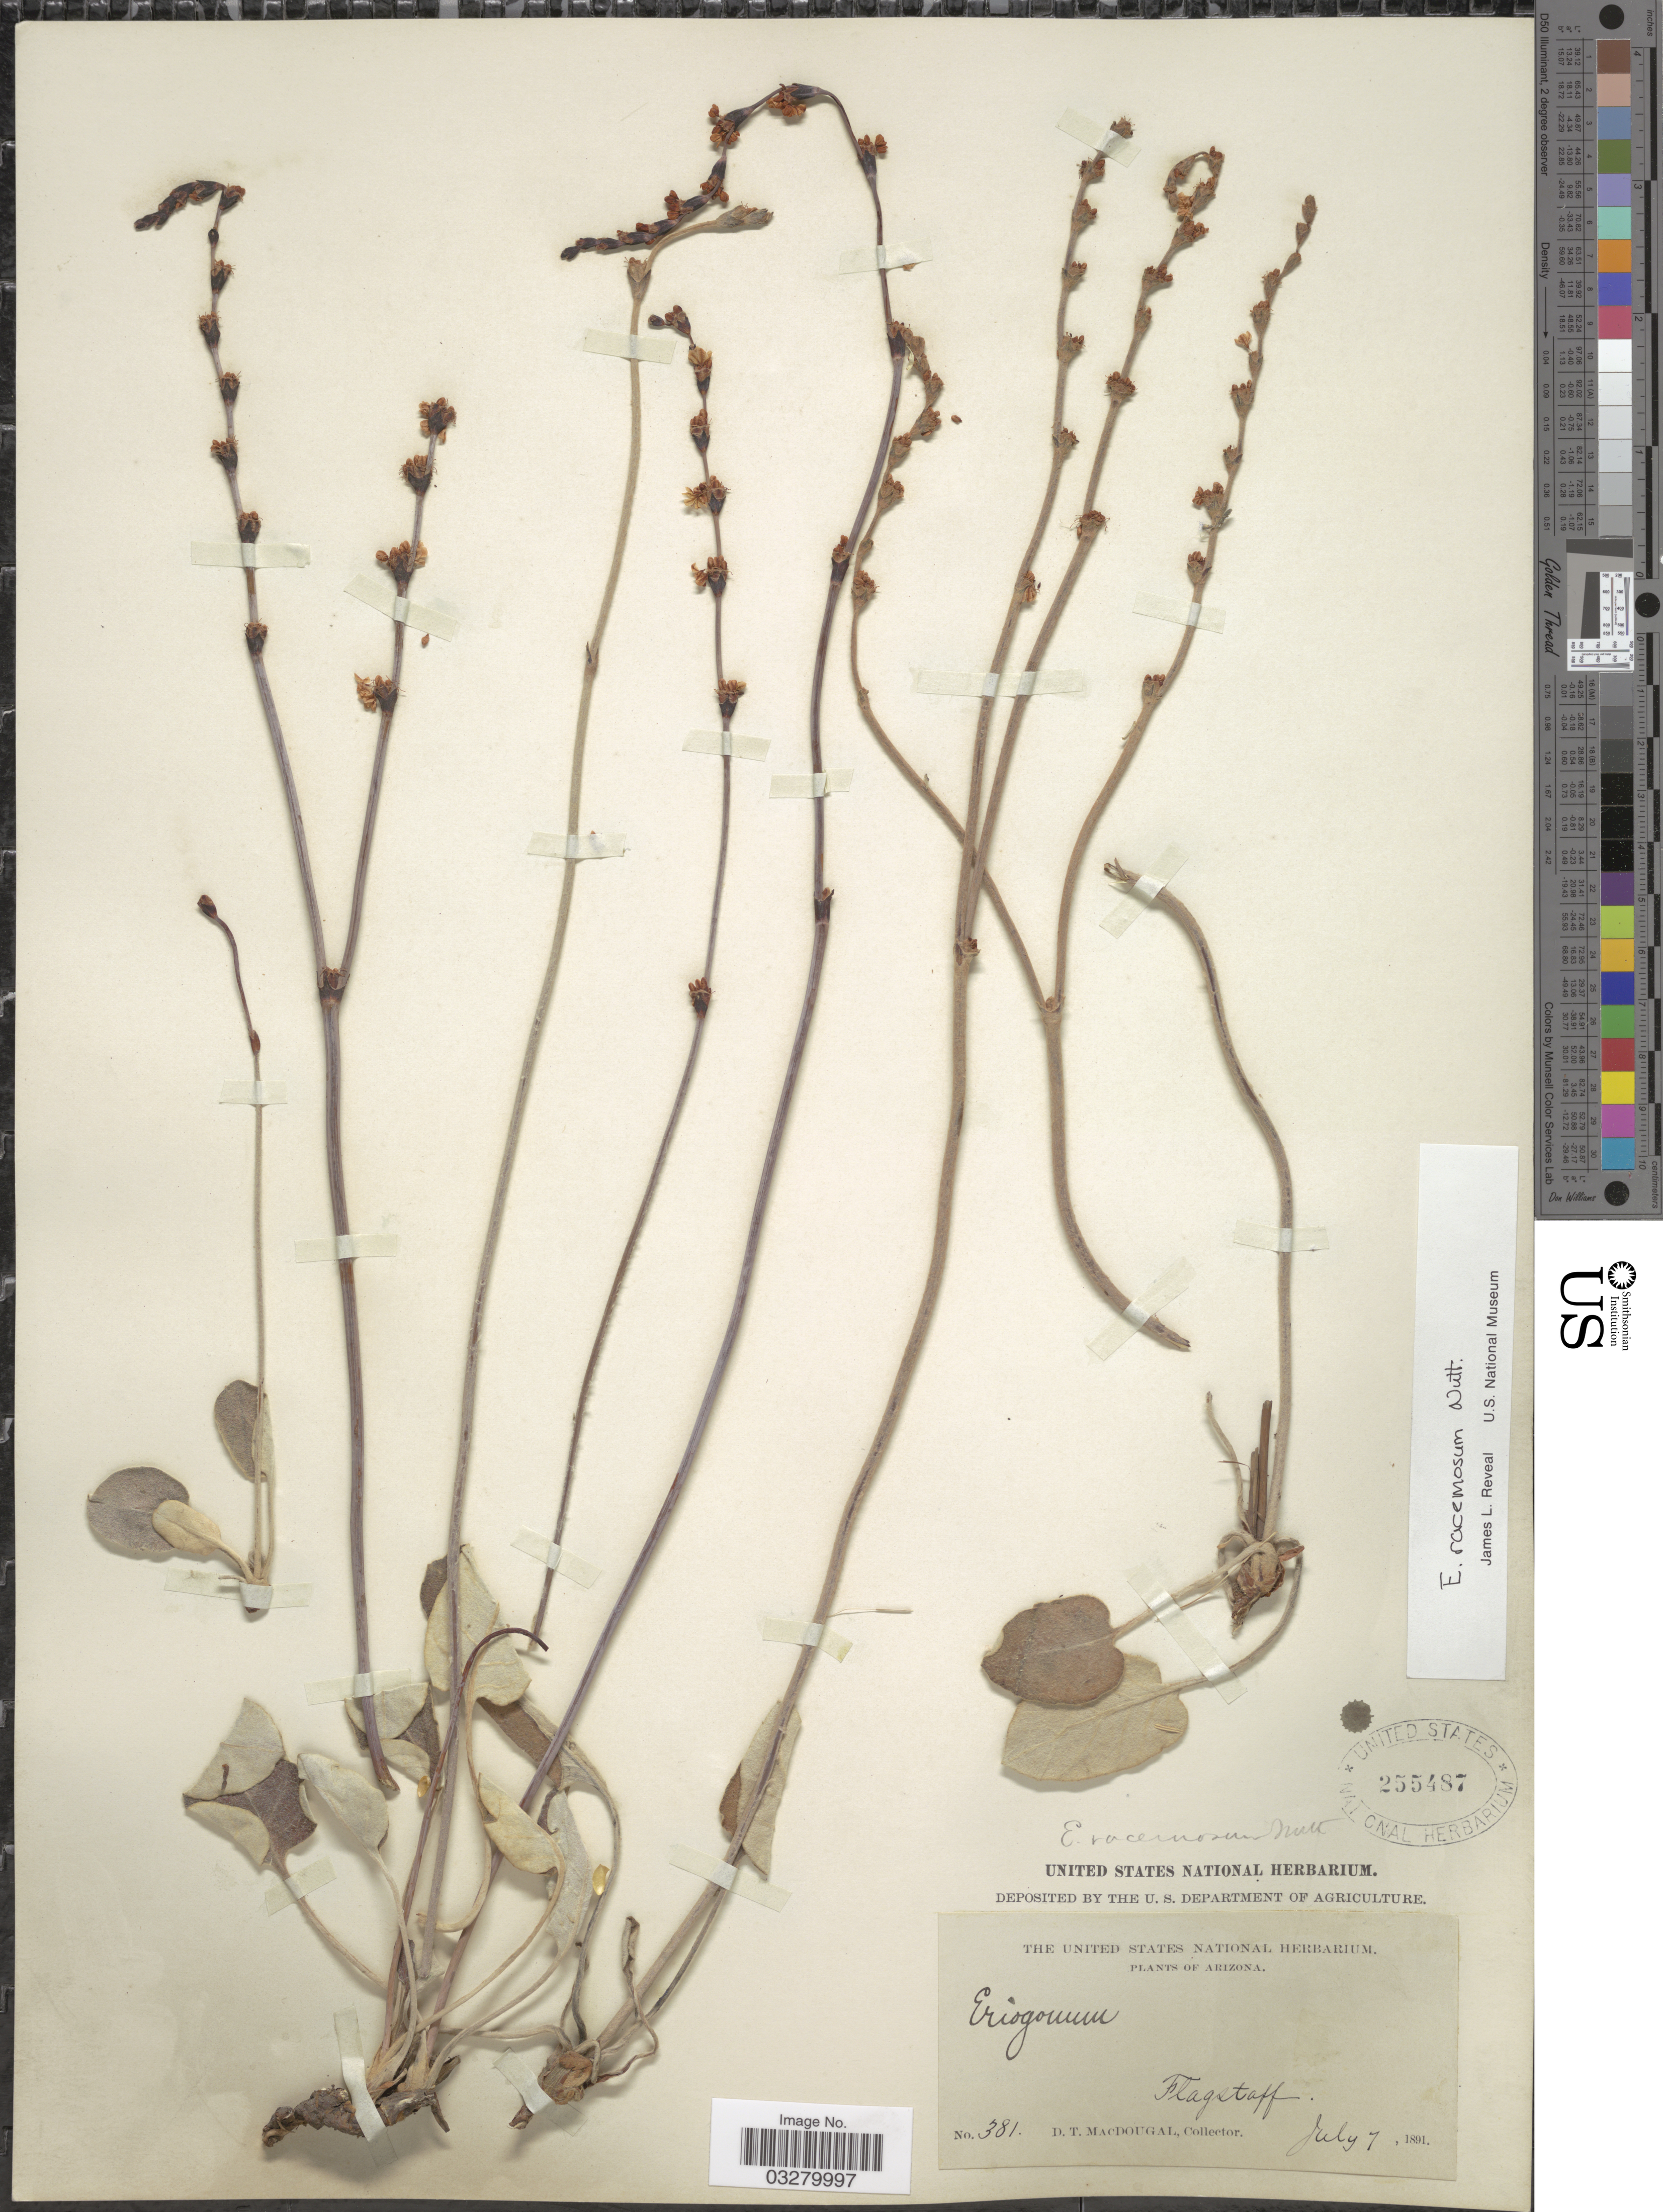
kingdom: Plantae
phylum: Tracheophyta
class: Magnoliopsida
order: Caryophyllales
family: Polygonaceae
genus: Eriogonum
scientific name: Eriogonum racemosum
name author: Nutt.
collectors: D. T. MacDougal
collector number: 381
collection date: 1891-07-07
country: United States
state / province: Arizona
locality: Flagstaff.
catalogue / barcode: US 255487